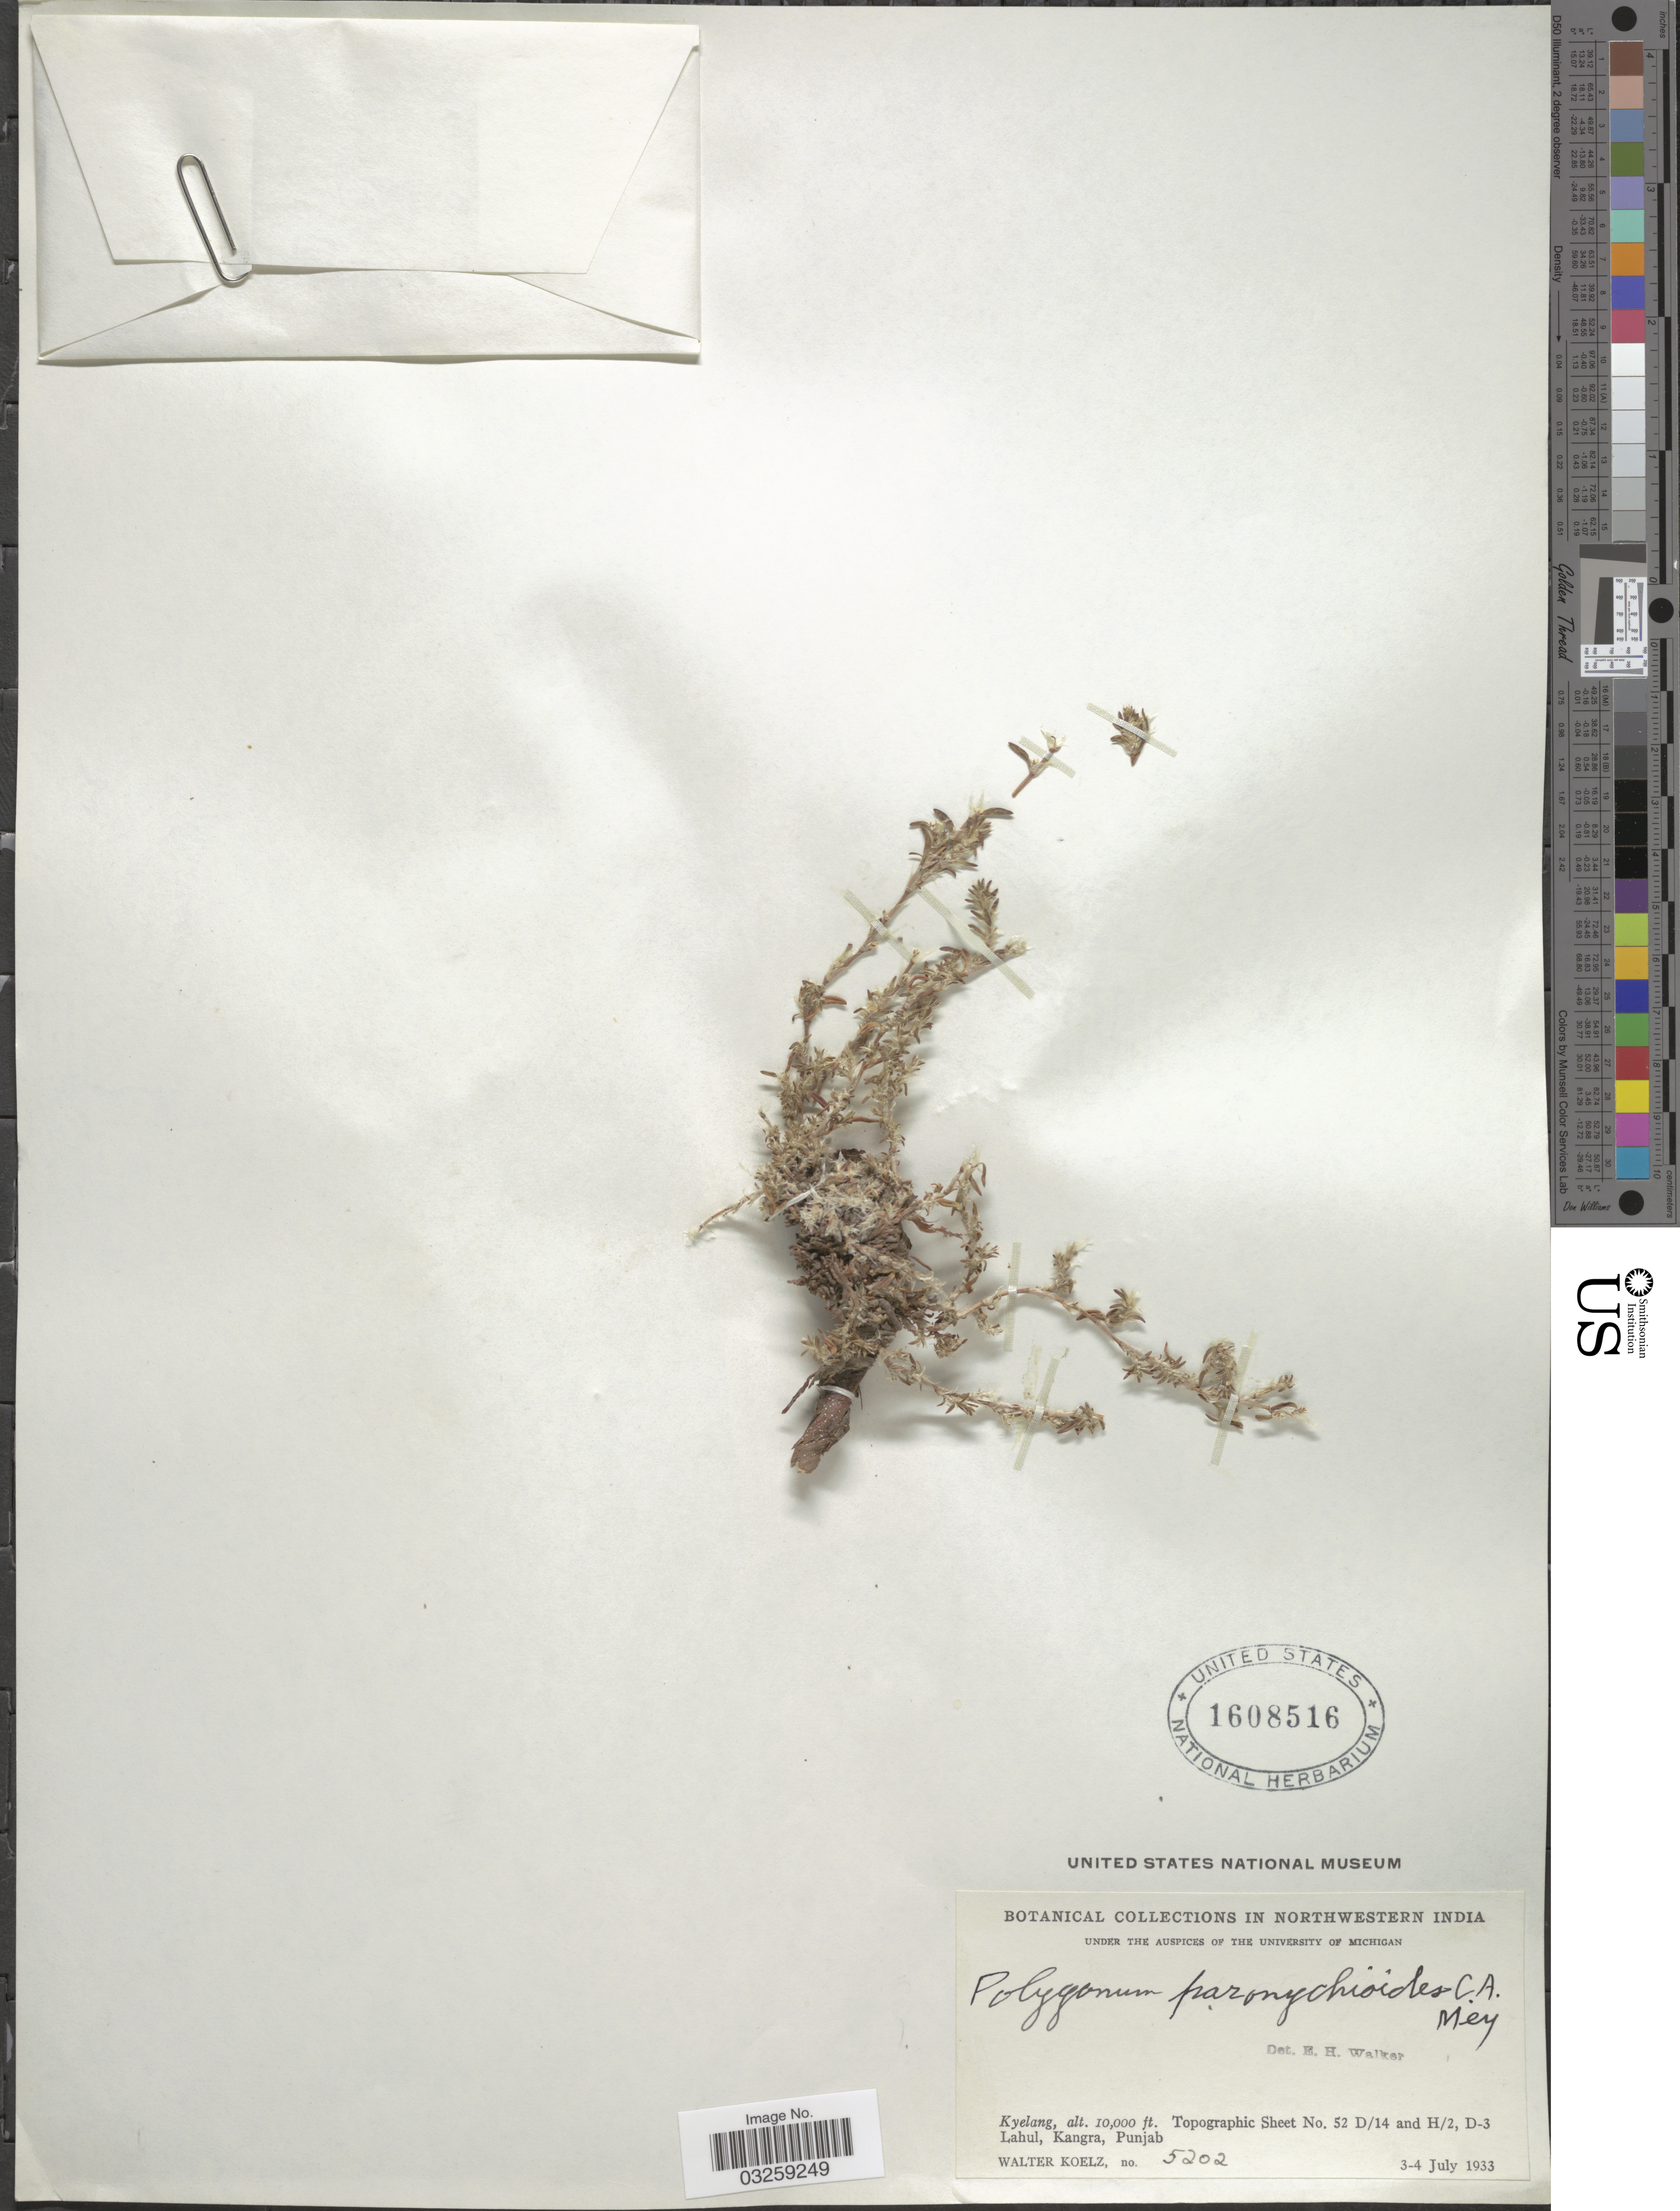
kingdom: Plantae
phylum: Tracheophyta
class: Magnoliopsida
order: Caryophyllales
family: Polygonaceae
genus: Polygonum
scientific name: Polygonum paronychioides Small, nom. illeg.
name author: Small ex Rydb.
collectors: W. N. Koelz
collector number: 5202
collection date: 1933-07-03/1933-07-04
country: India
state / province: Punjab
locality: Northwestern India. Kyelang, Topographic Sheet No. 52 D/14 and H/2, D-3 Lahul, Kangra.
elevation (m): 3048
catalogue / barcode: US 1608516